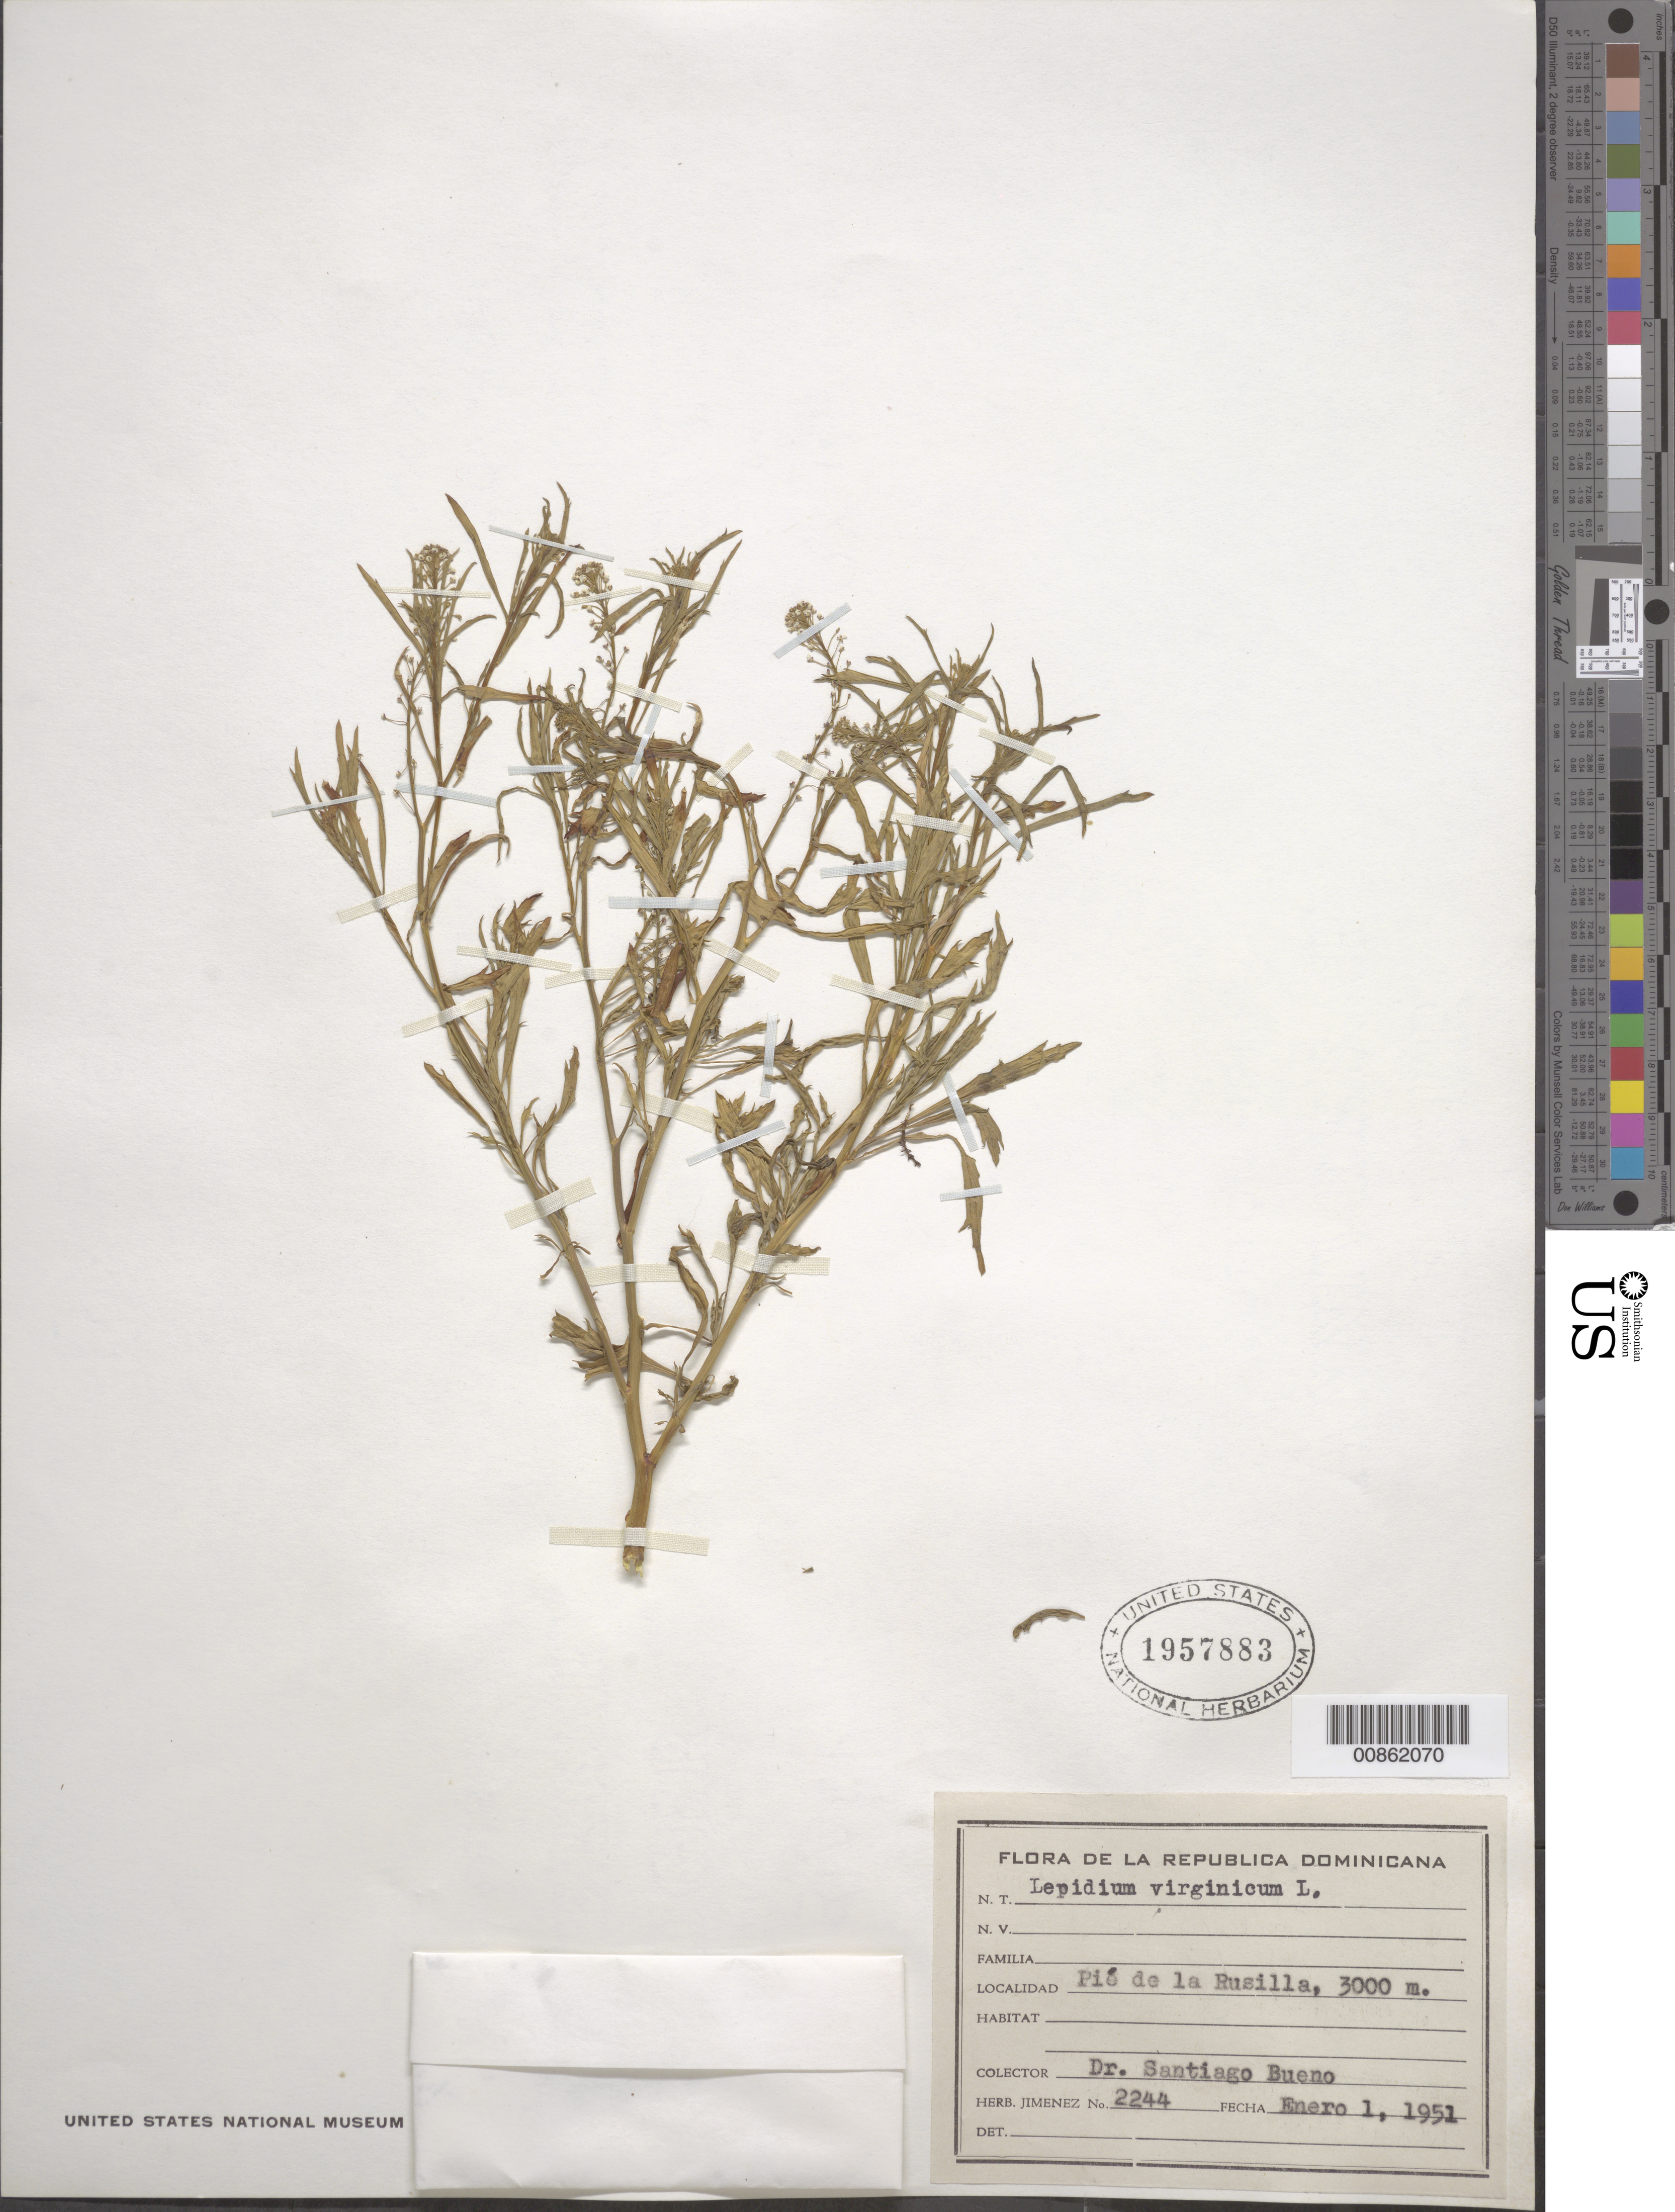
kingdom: Plantae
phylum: Tracheophyta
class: Magnoliopsida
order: Brassicales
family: Brassicaceae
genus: Lepidium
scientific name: Lepidium virginicum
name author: L.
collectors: S. Bueno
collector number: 2244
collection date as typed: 01 Jan 1951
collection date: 1951-01-01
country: Dominican Republic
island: Hispaniola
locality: Pié de la Rusilla.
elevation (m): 3000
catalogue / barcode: US 1957883